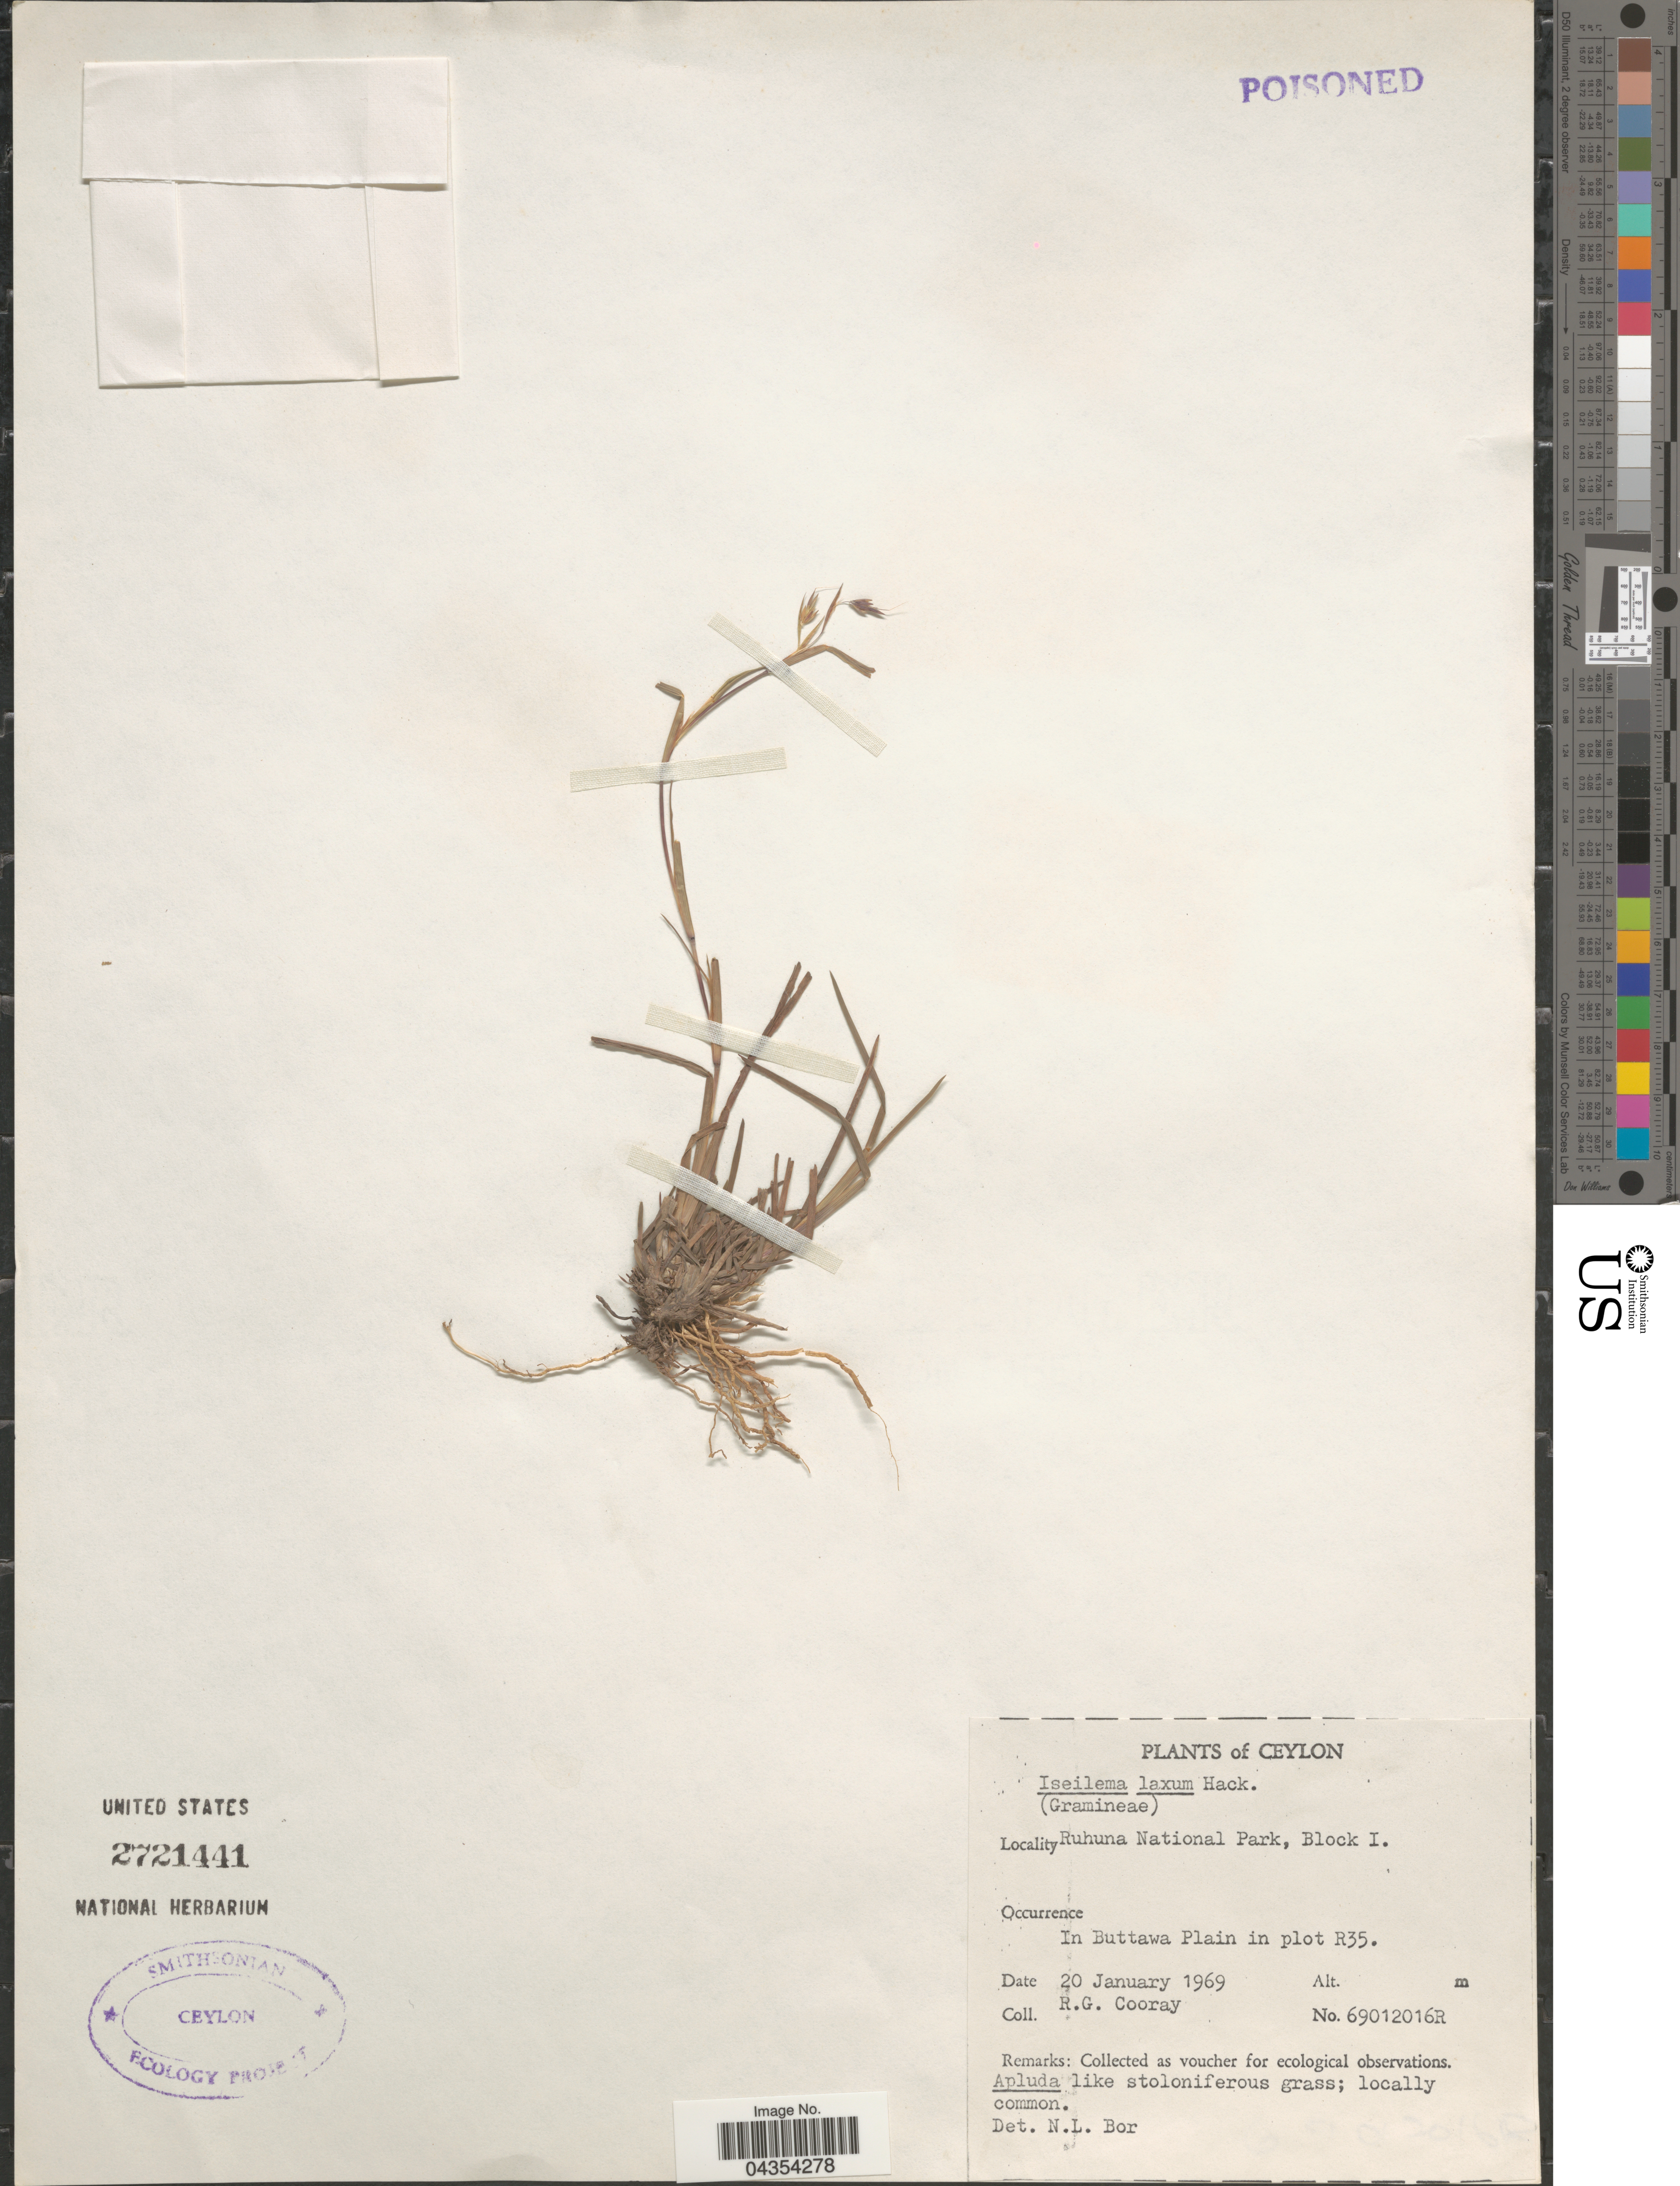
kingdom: Plantae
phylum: Tracheophyta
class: Liliopsida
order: Poales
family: Poaceae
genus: Iseilema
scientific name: Iseilema jainiana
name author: P. Umam. & P. Daniel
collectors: R. Cooray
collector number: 69012016R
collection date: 1969-01-20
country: Sri Lanka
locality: Ceylon. Ruhuna National Park, Block I. In Buttawa Plain in plot R35.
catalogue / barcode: US 2721441